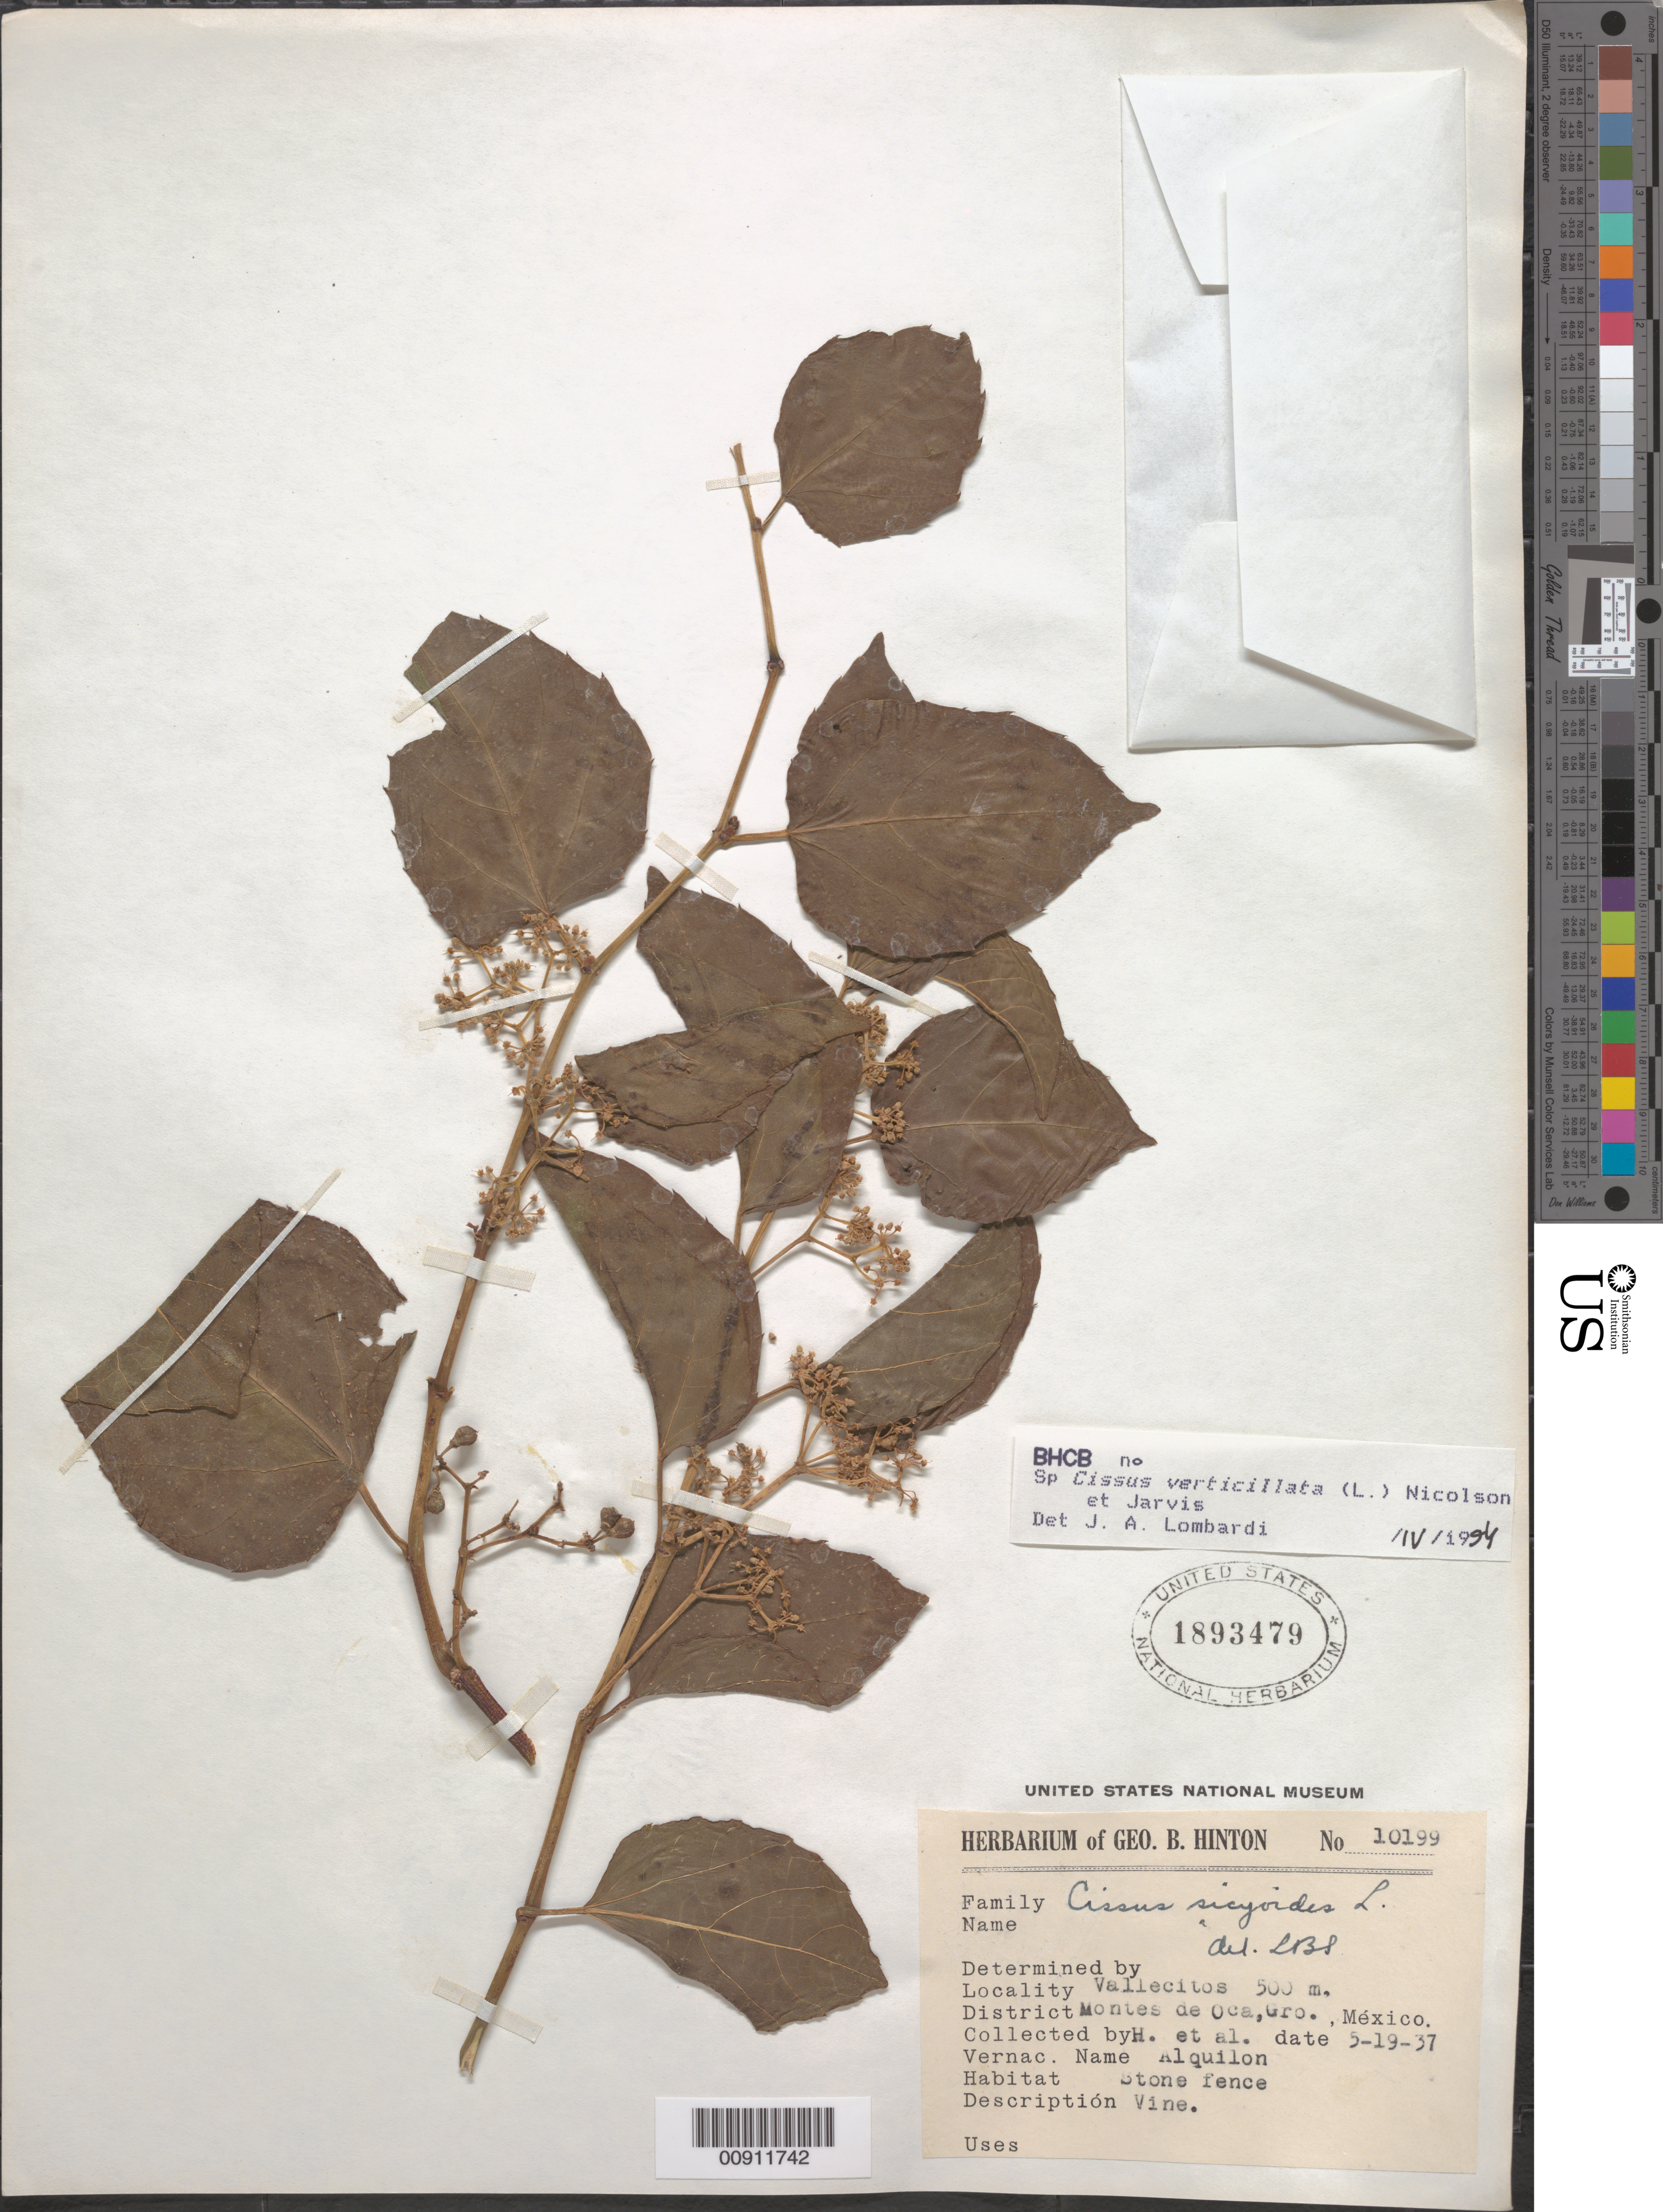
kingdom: Plantae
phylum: Tracheophyta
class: Magnoliopsida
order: Vitales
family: Vitaceae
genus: Cissus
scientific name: Cissus verticillata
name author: (L.) Nicolson & C.E. Jarvis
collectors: G. B. Hinton & et al.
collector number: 10199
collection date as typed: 19 May 1937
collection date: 1937-05-19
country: Mexico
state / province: Guerrero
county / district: Montes de Oca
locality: Vallecitos, District Montes de Oca, Guerrero.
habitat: Stone fence.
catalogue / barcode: US 1893479